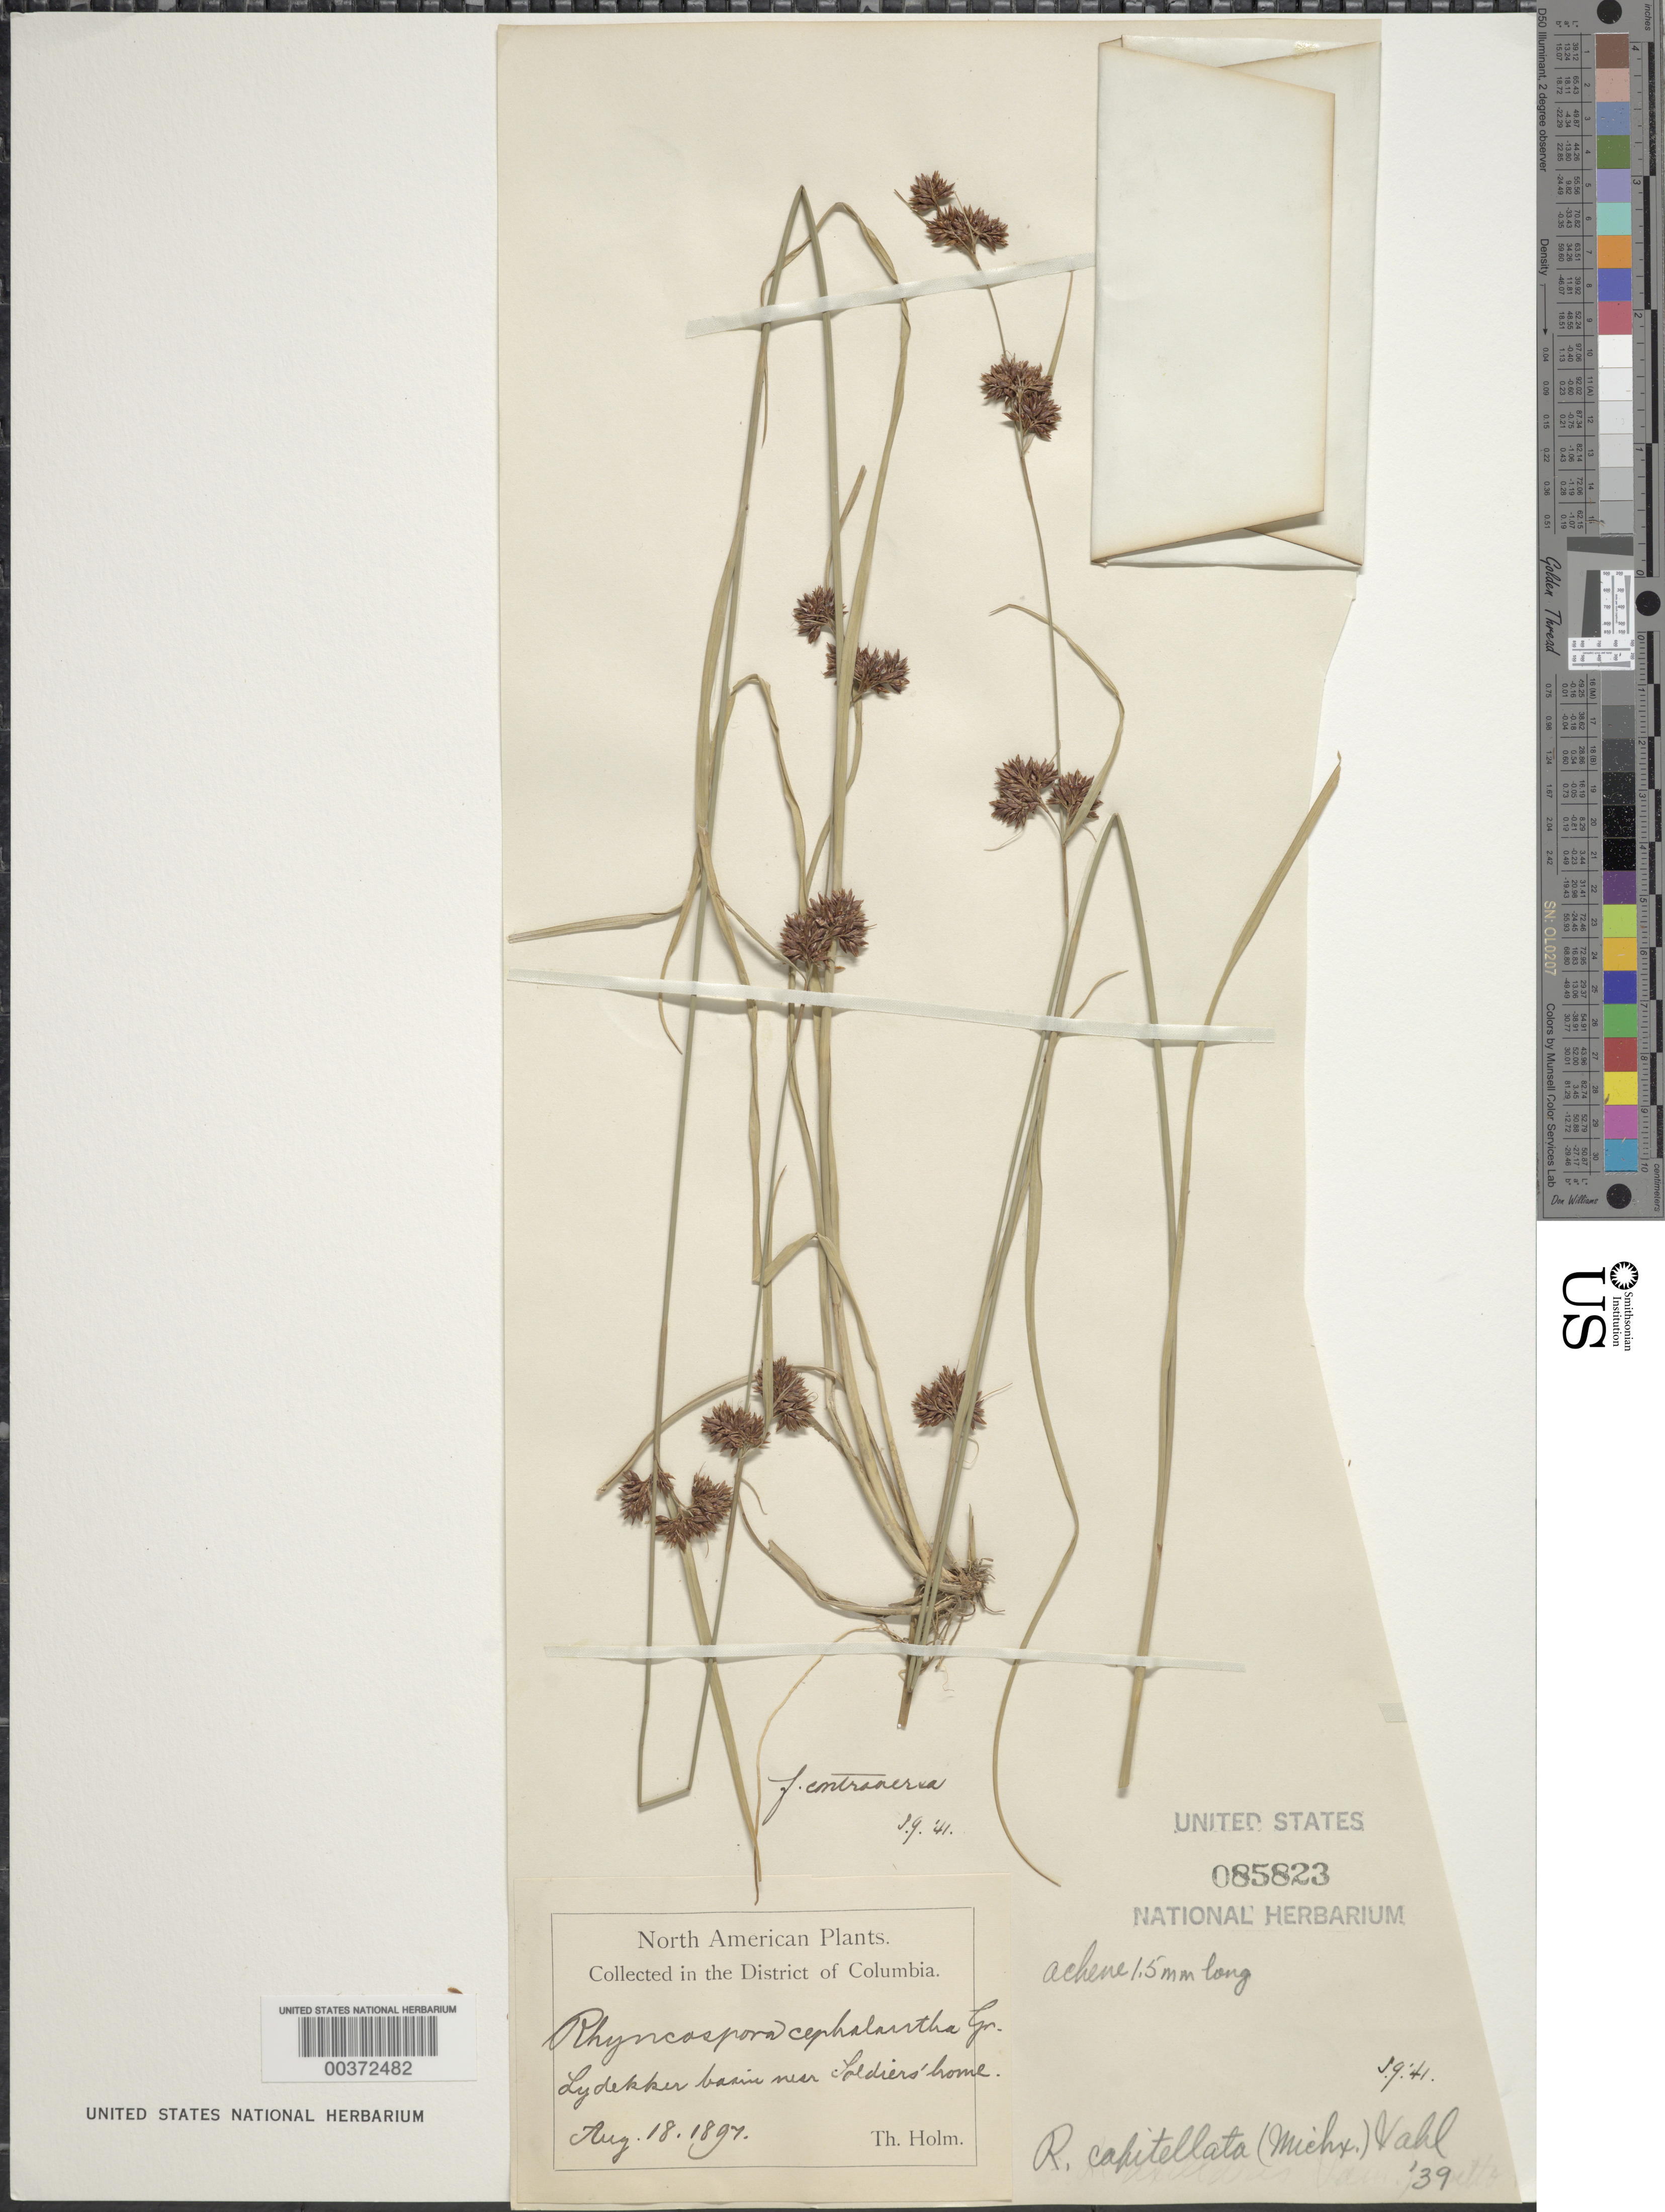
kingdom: Plantae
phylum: Tracheophyta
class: Liliopsida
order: Poales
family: Cyperaceae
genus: Rhynchospora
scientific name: Rhynchospora capitellata f. controversa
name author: (Michx.) Vahl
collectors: T. Holm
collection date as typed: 18 Aug 1897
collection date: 1897-08-18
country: United States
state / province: District of Columbia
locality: Soldier's Home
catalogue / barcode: US 85823